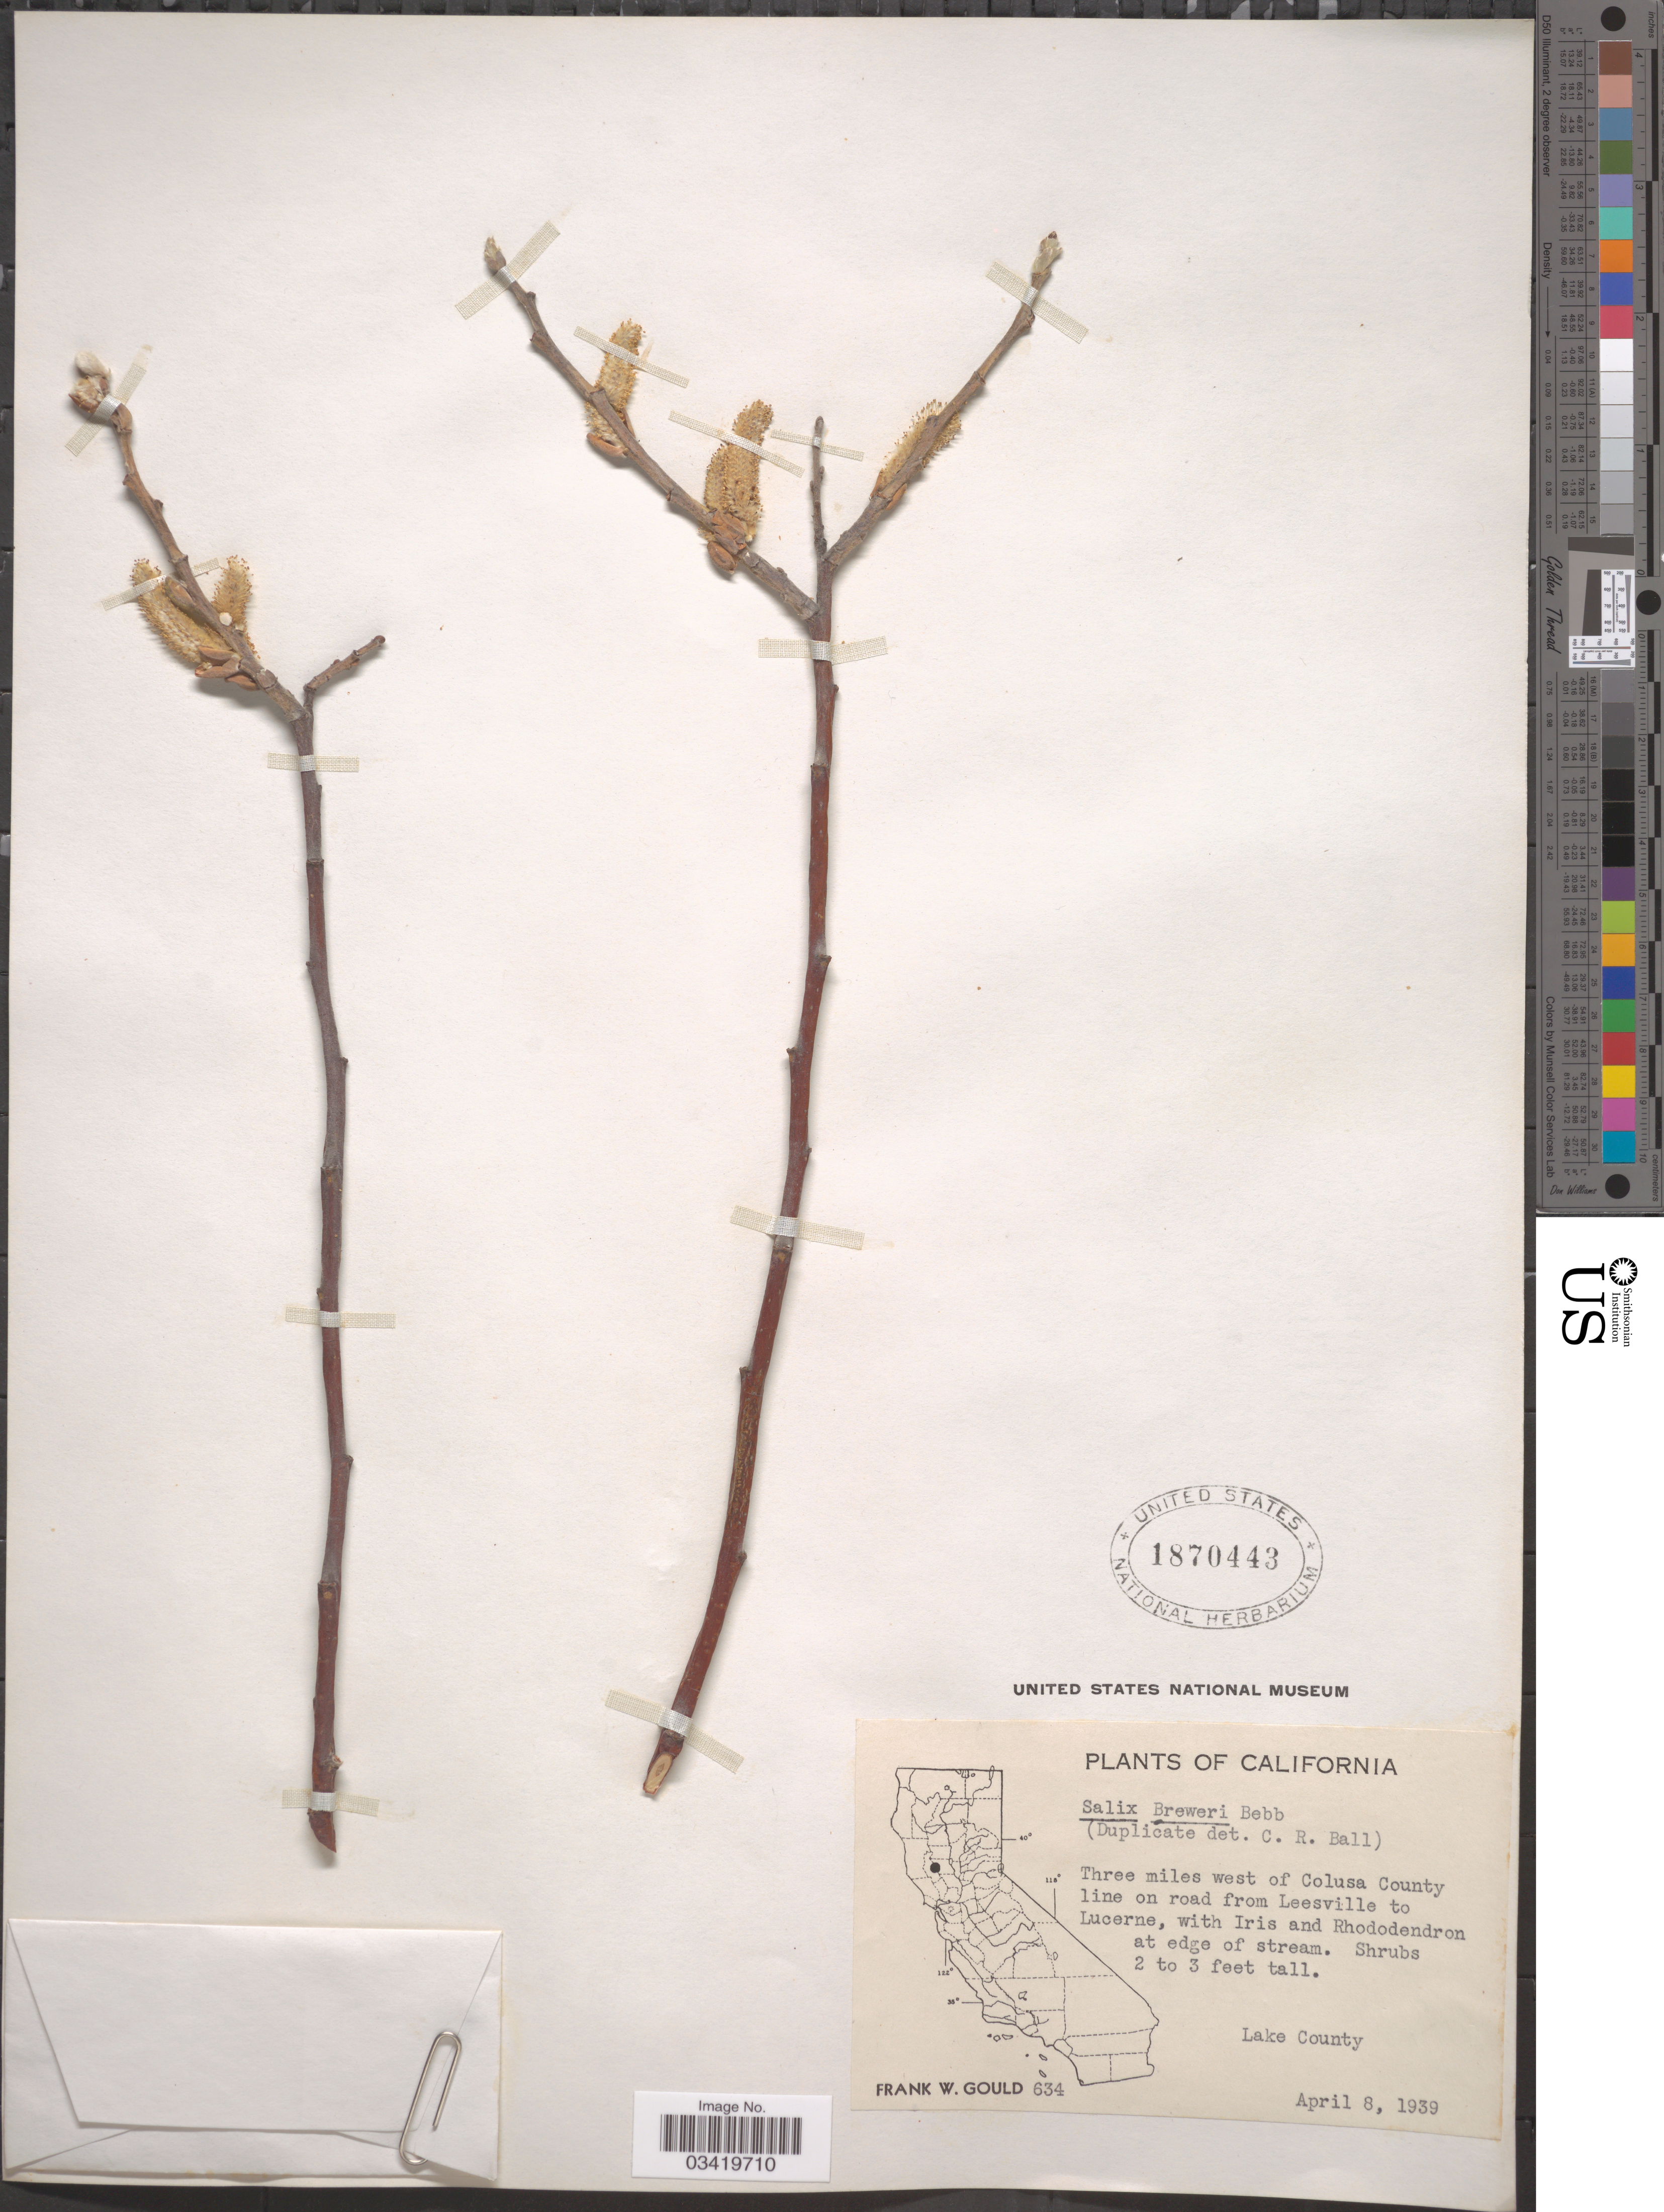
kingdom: Plantae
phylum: Tracheophyta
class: Magnoliopsida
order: Malpighiales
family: Salicaceae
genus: Salix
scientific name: Salix breweri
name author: Bebb in S. Watson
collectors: F. W. Gould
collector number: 634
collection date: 1939-04-08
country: United States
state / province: California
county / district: Lake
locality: Three miles west of Colusa County line on road from Leesville to Lucerne. Lake County.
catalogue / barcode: US 1870443